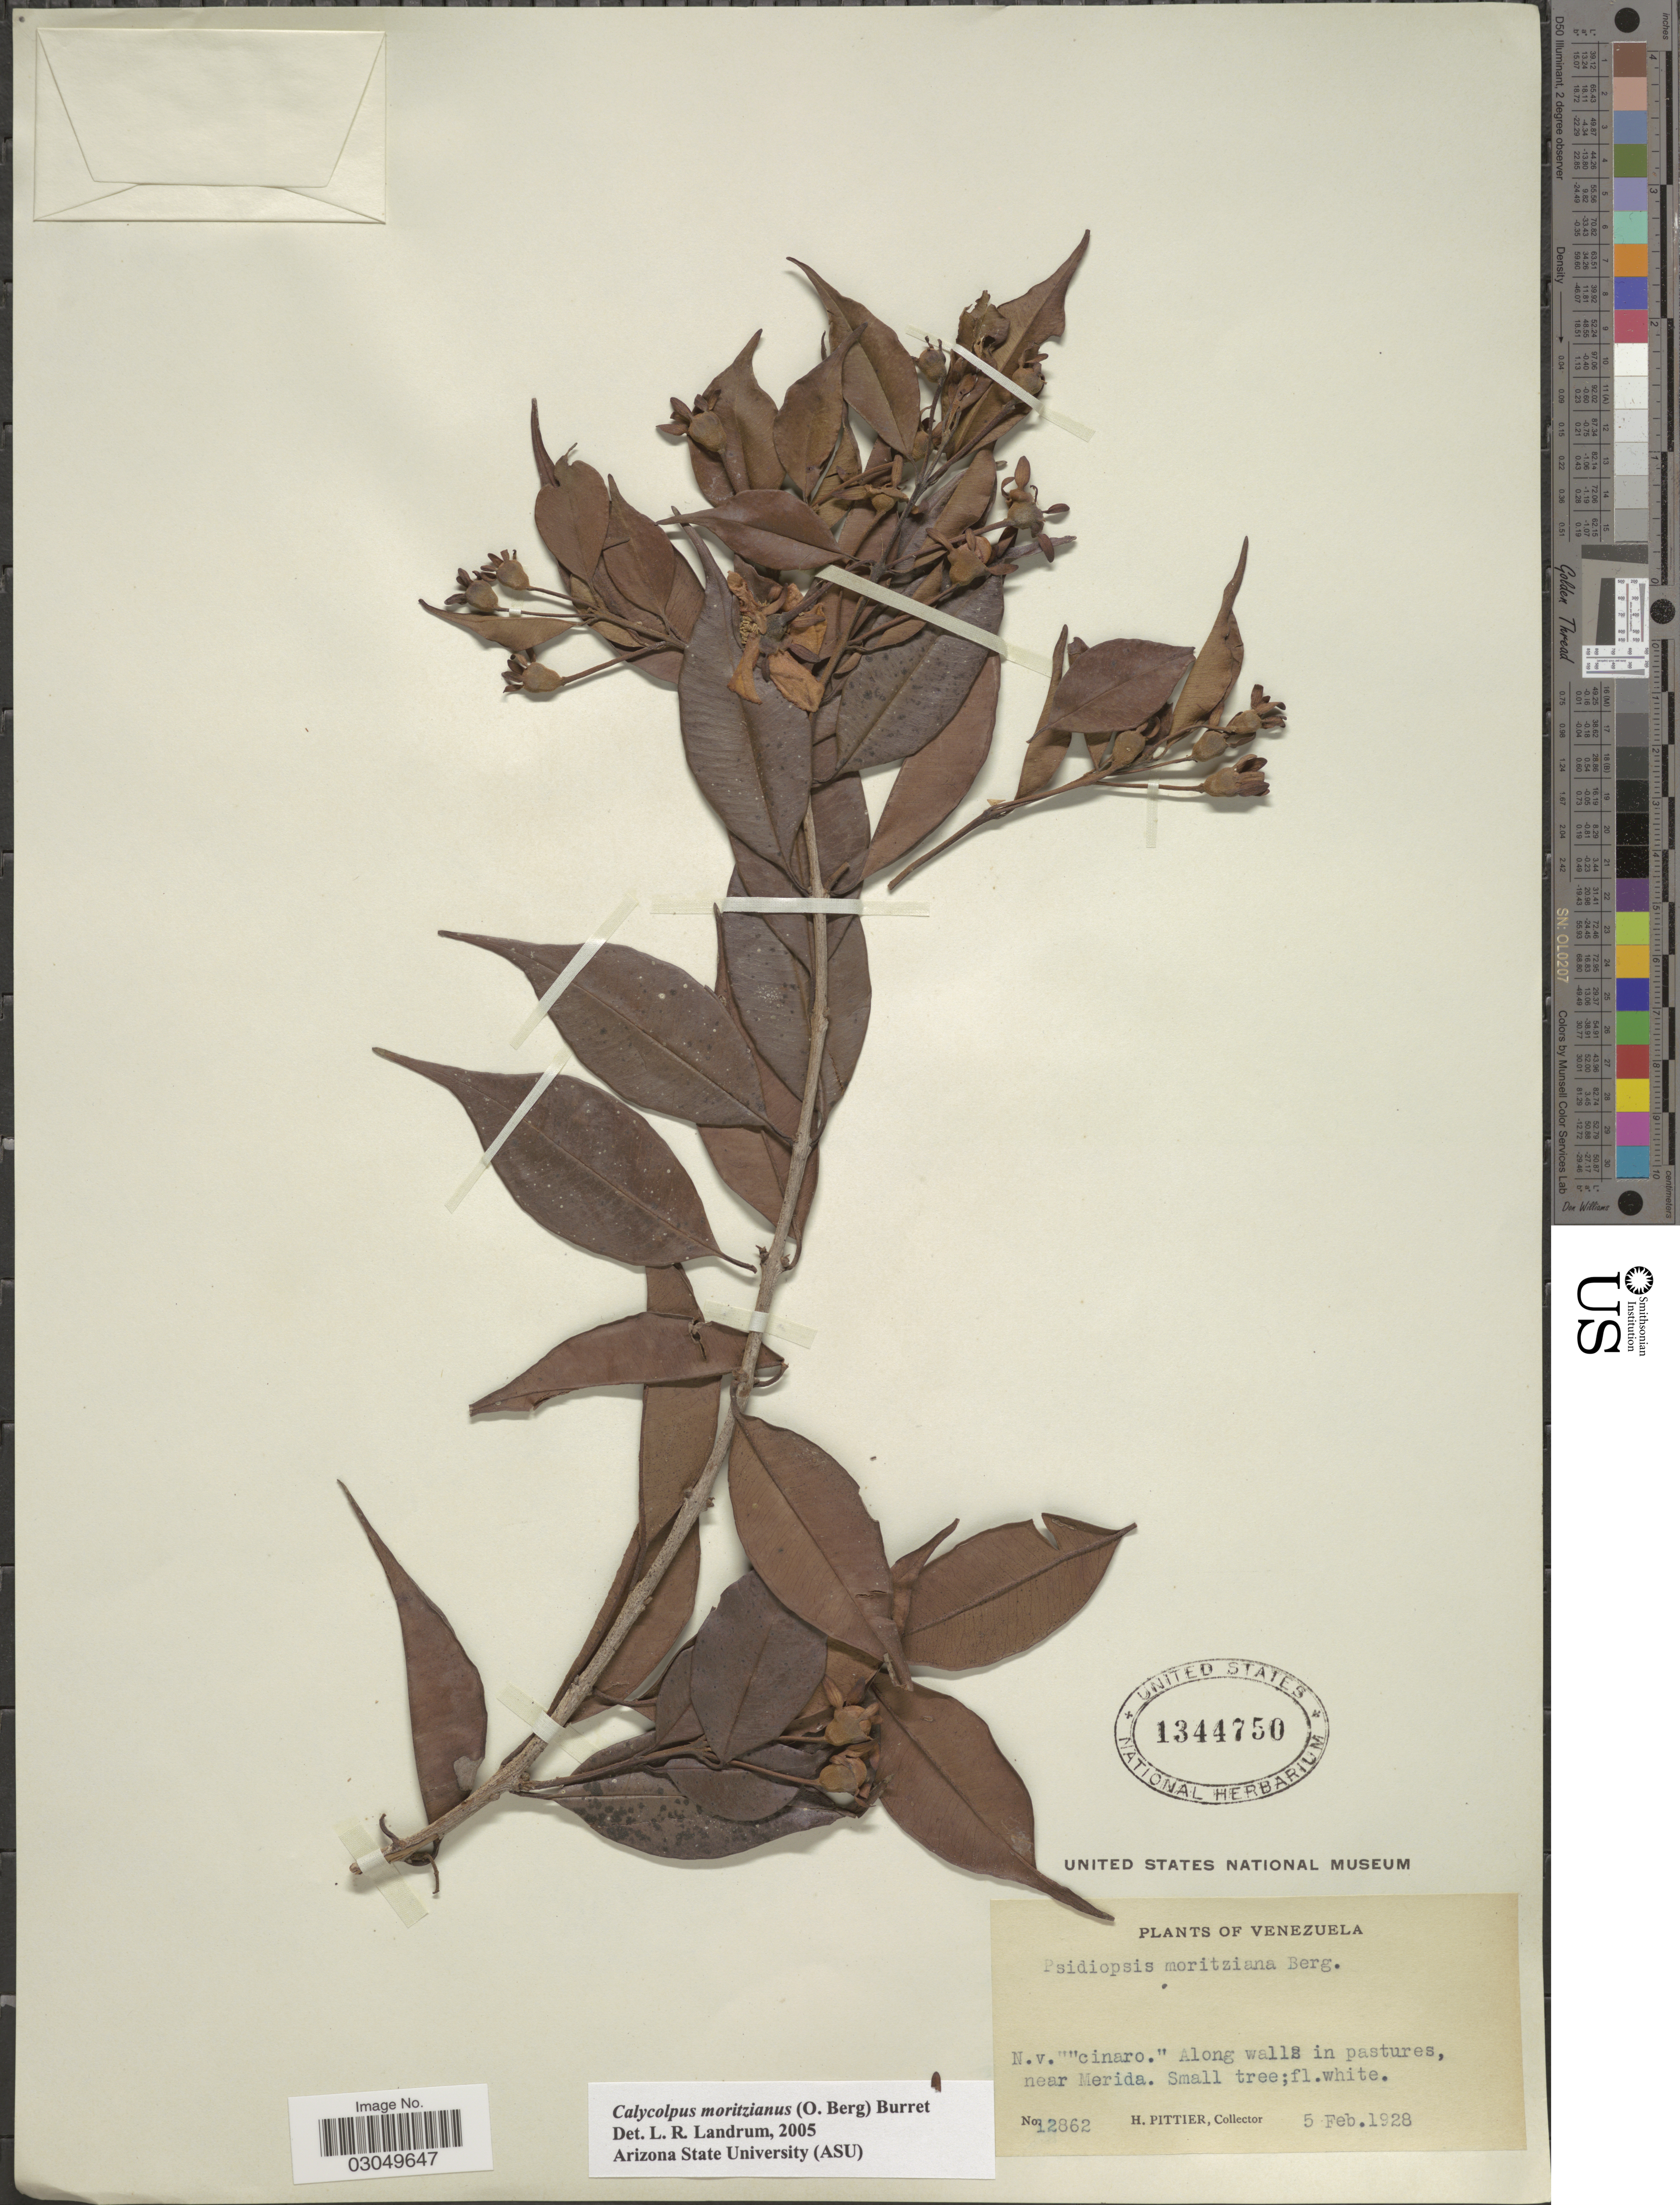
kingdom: Plantae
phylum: Tracheophyta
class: Magnoliopsida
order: Myrtales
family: Myrtaceae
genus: Calycolpus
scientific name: Calycolpus moritzianus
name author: (O. Berg) Burret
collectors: H. F. Pittier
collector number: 12862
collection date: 1928-02-05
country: Venezuela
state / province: Mérida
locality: Along walls in pastures, near Merida.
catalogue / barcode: US 1344750